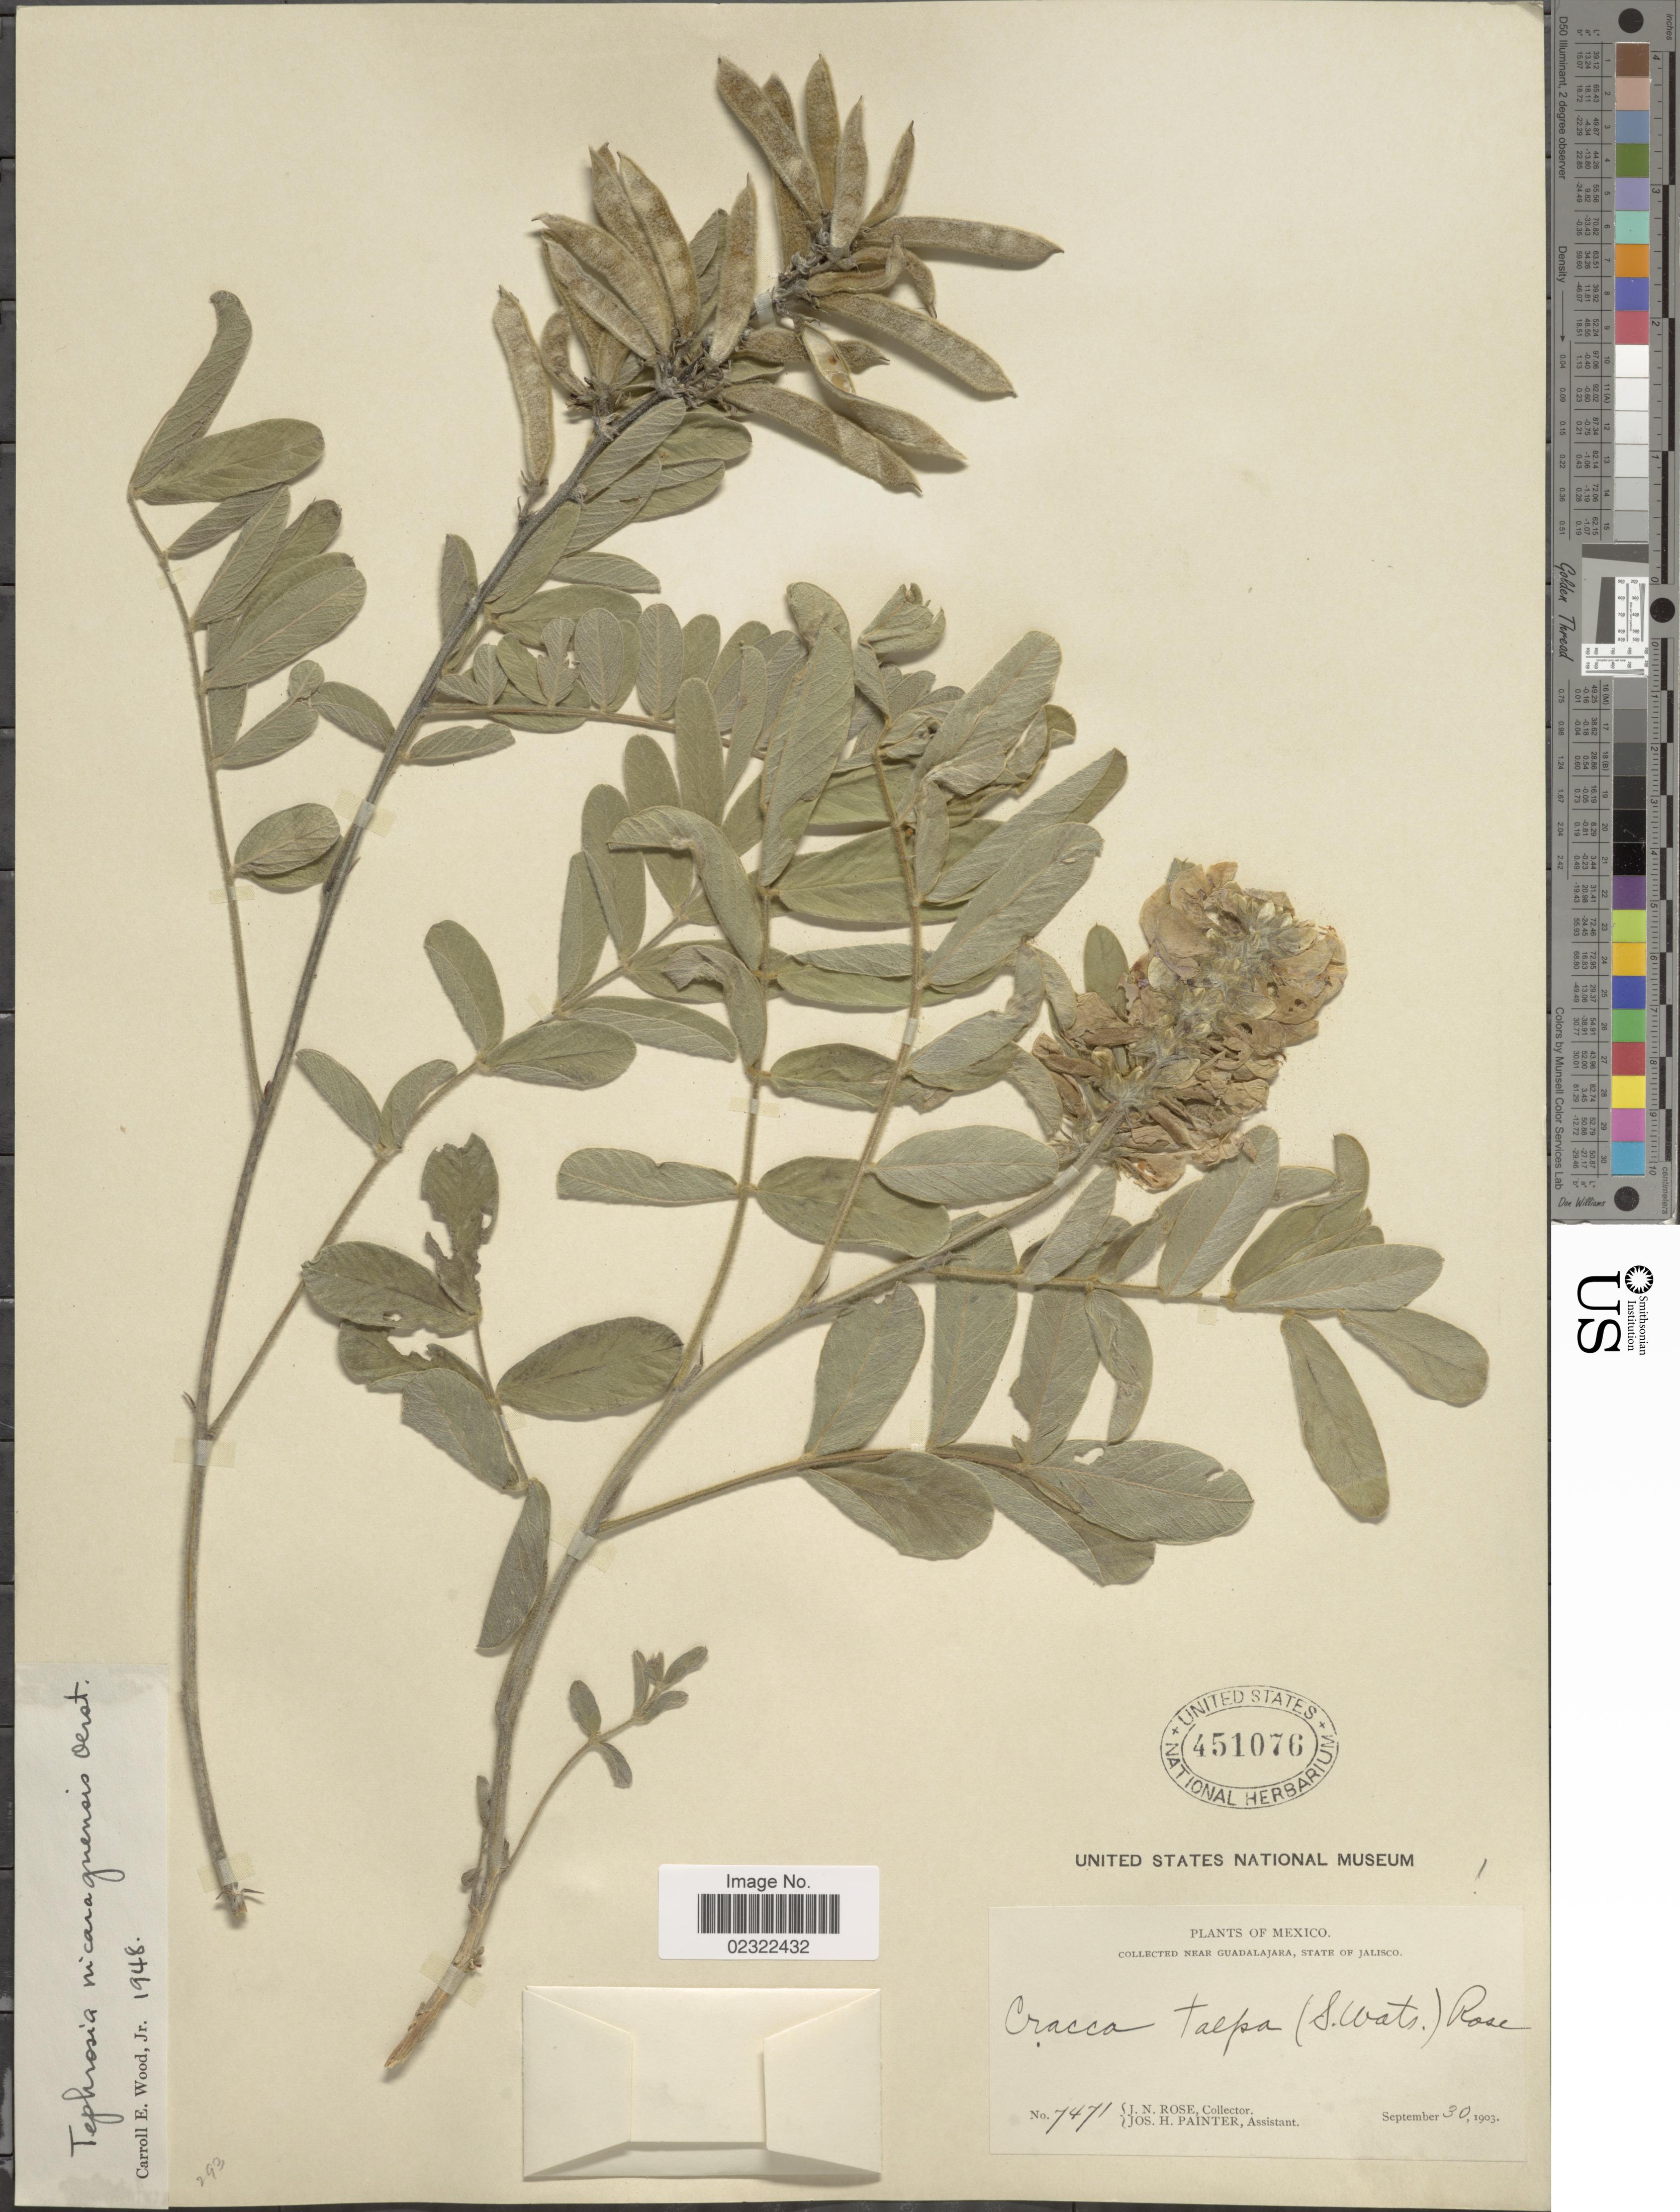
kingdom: Plantae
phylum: Tracheophyta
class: Magnoliopsida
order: Fabales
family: Fabaceae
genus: Tephrosia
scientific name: Tephrosia nicaraguensis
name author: Oerst.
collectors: J. N. Rose & J. H. Painter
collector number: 7471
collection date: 1903-09-30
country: Mexico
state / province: Jalisco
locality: Mexico, near Guadalajara, State of Jalisco.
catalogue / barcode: US 451076